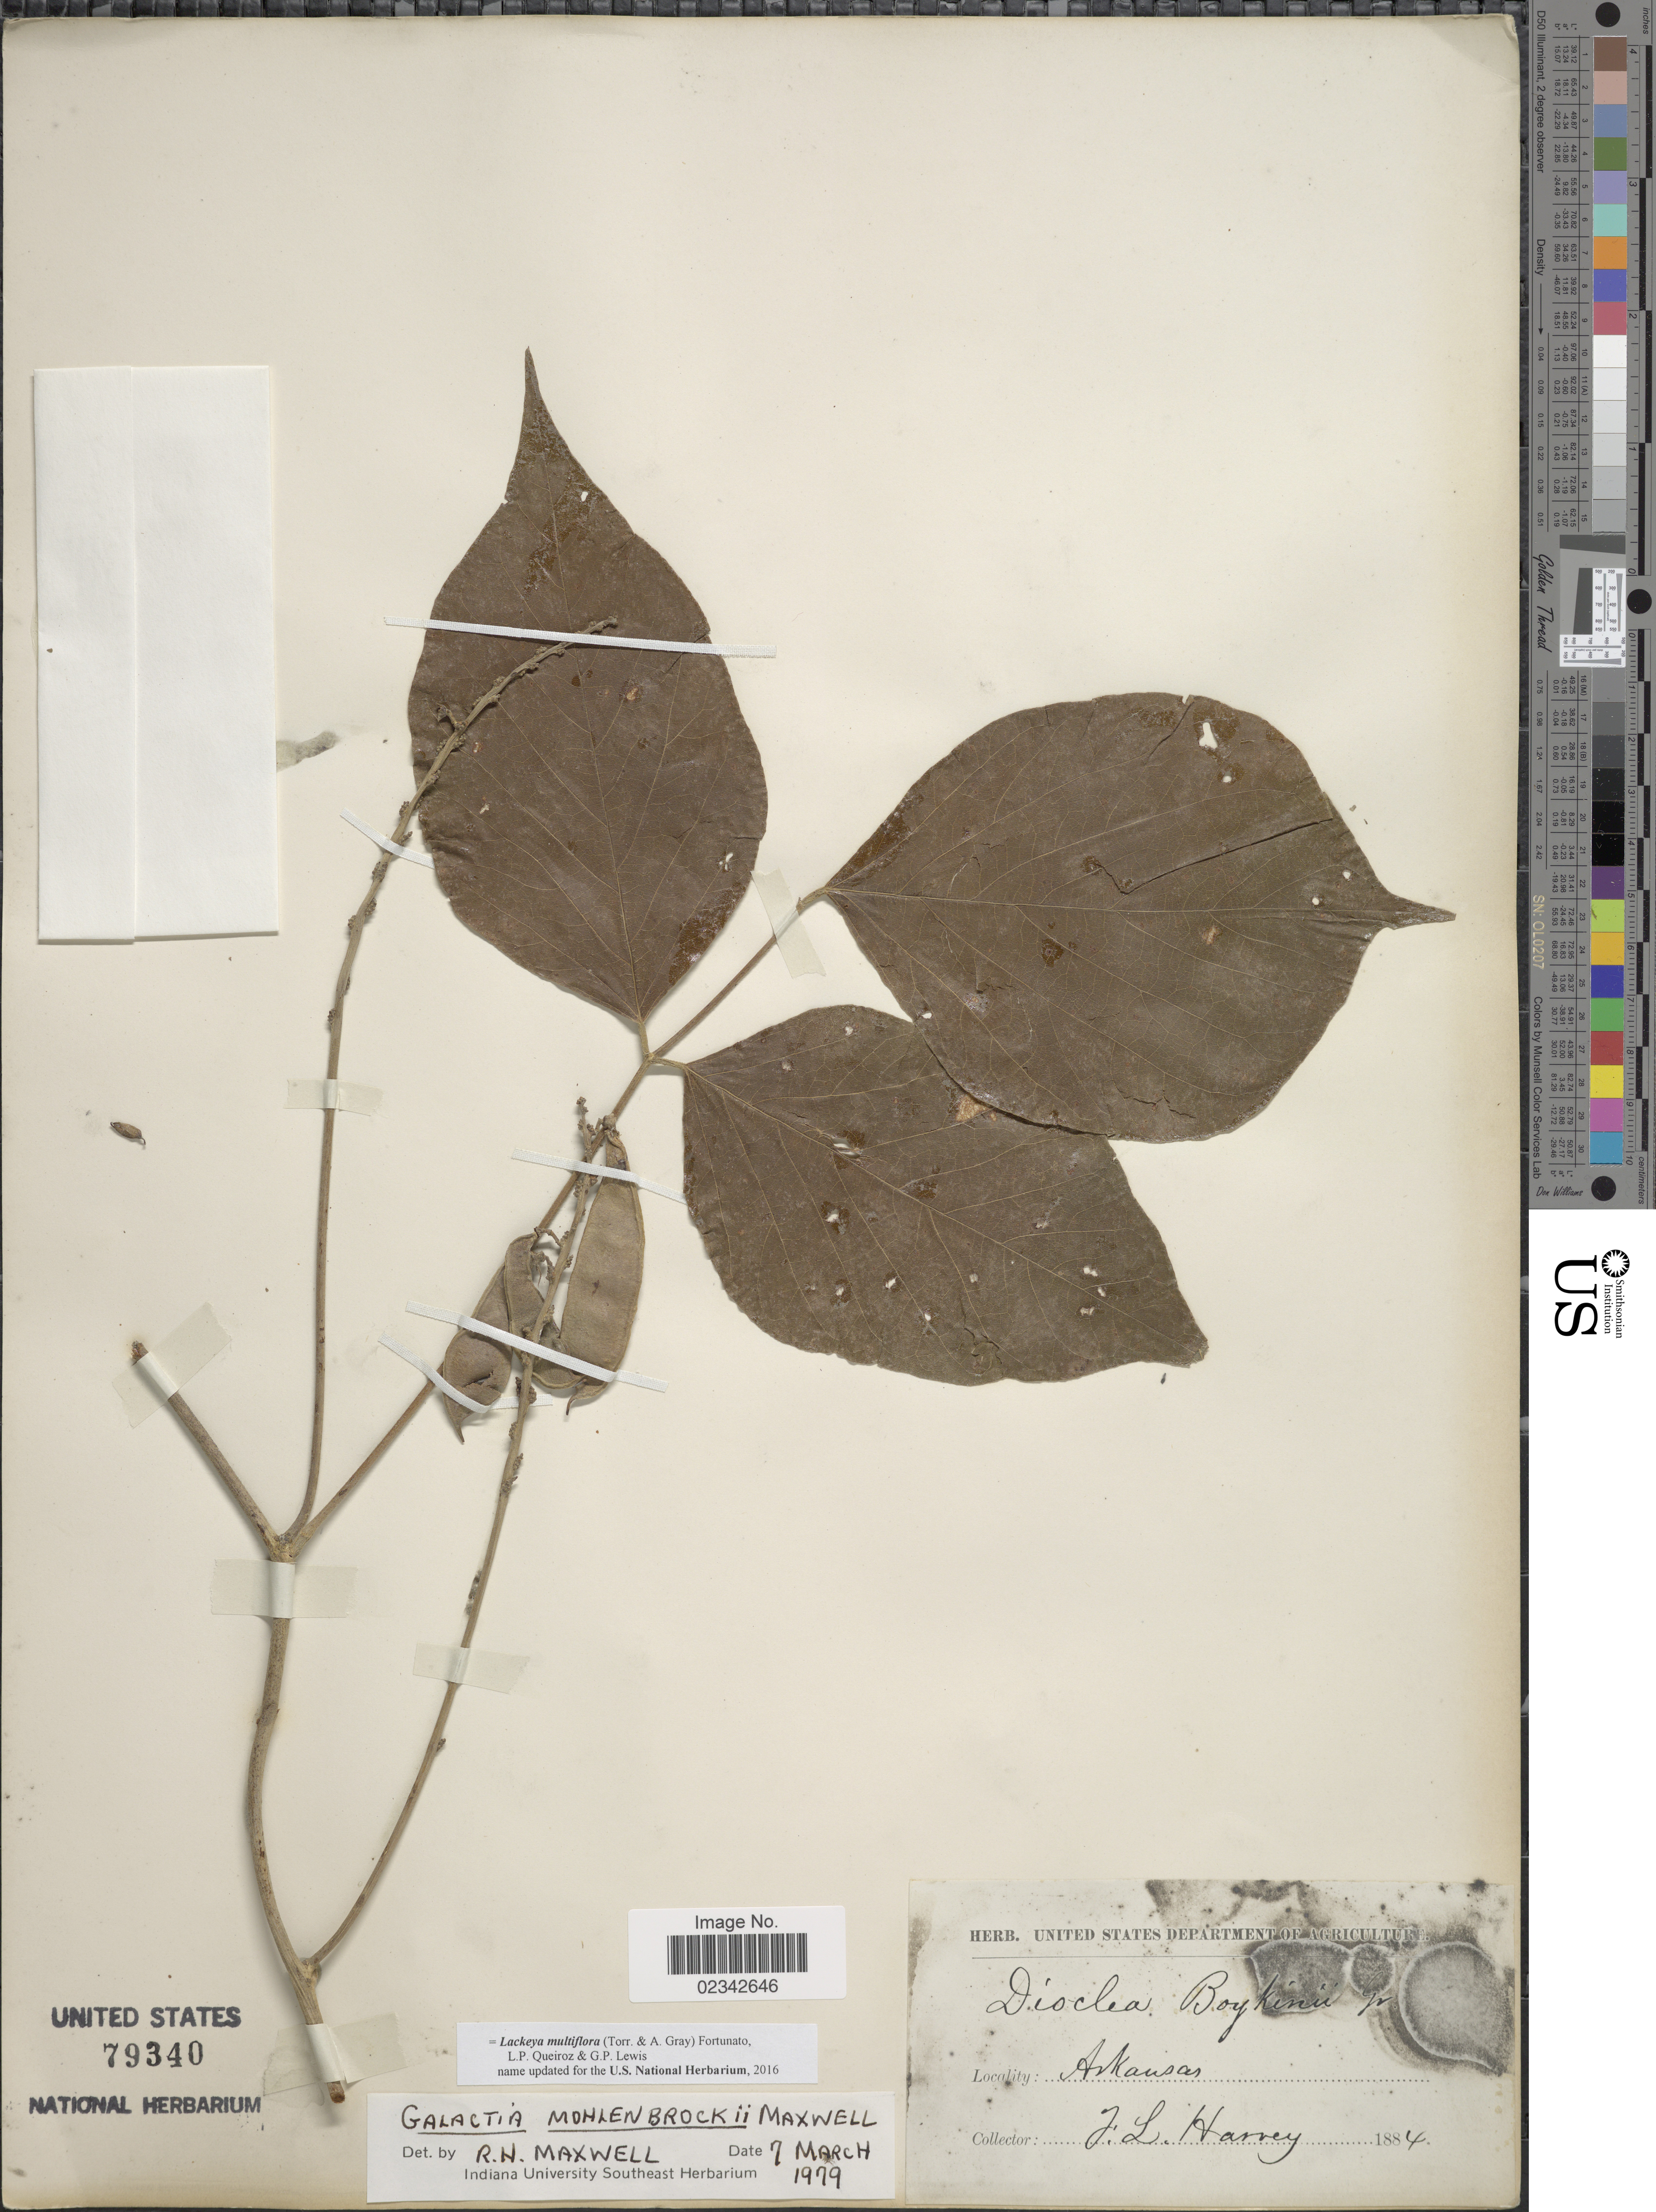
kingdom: Plantae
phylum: Tracheophyta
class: Magnoliopsida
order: Fabales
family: Fabaceae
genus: Lackeya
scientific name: Lackeya multiflora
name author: (Torr. & A. Gray) Fortunato et al.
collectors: F. L. Harvey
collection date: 1884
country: United States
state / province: Arkansas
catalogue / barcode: US 79340